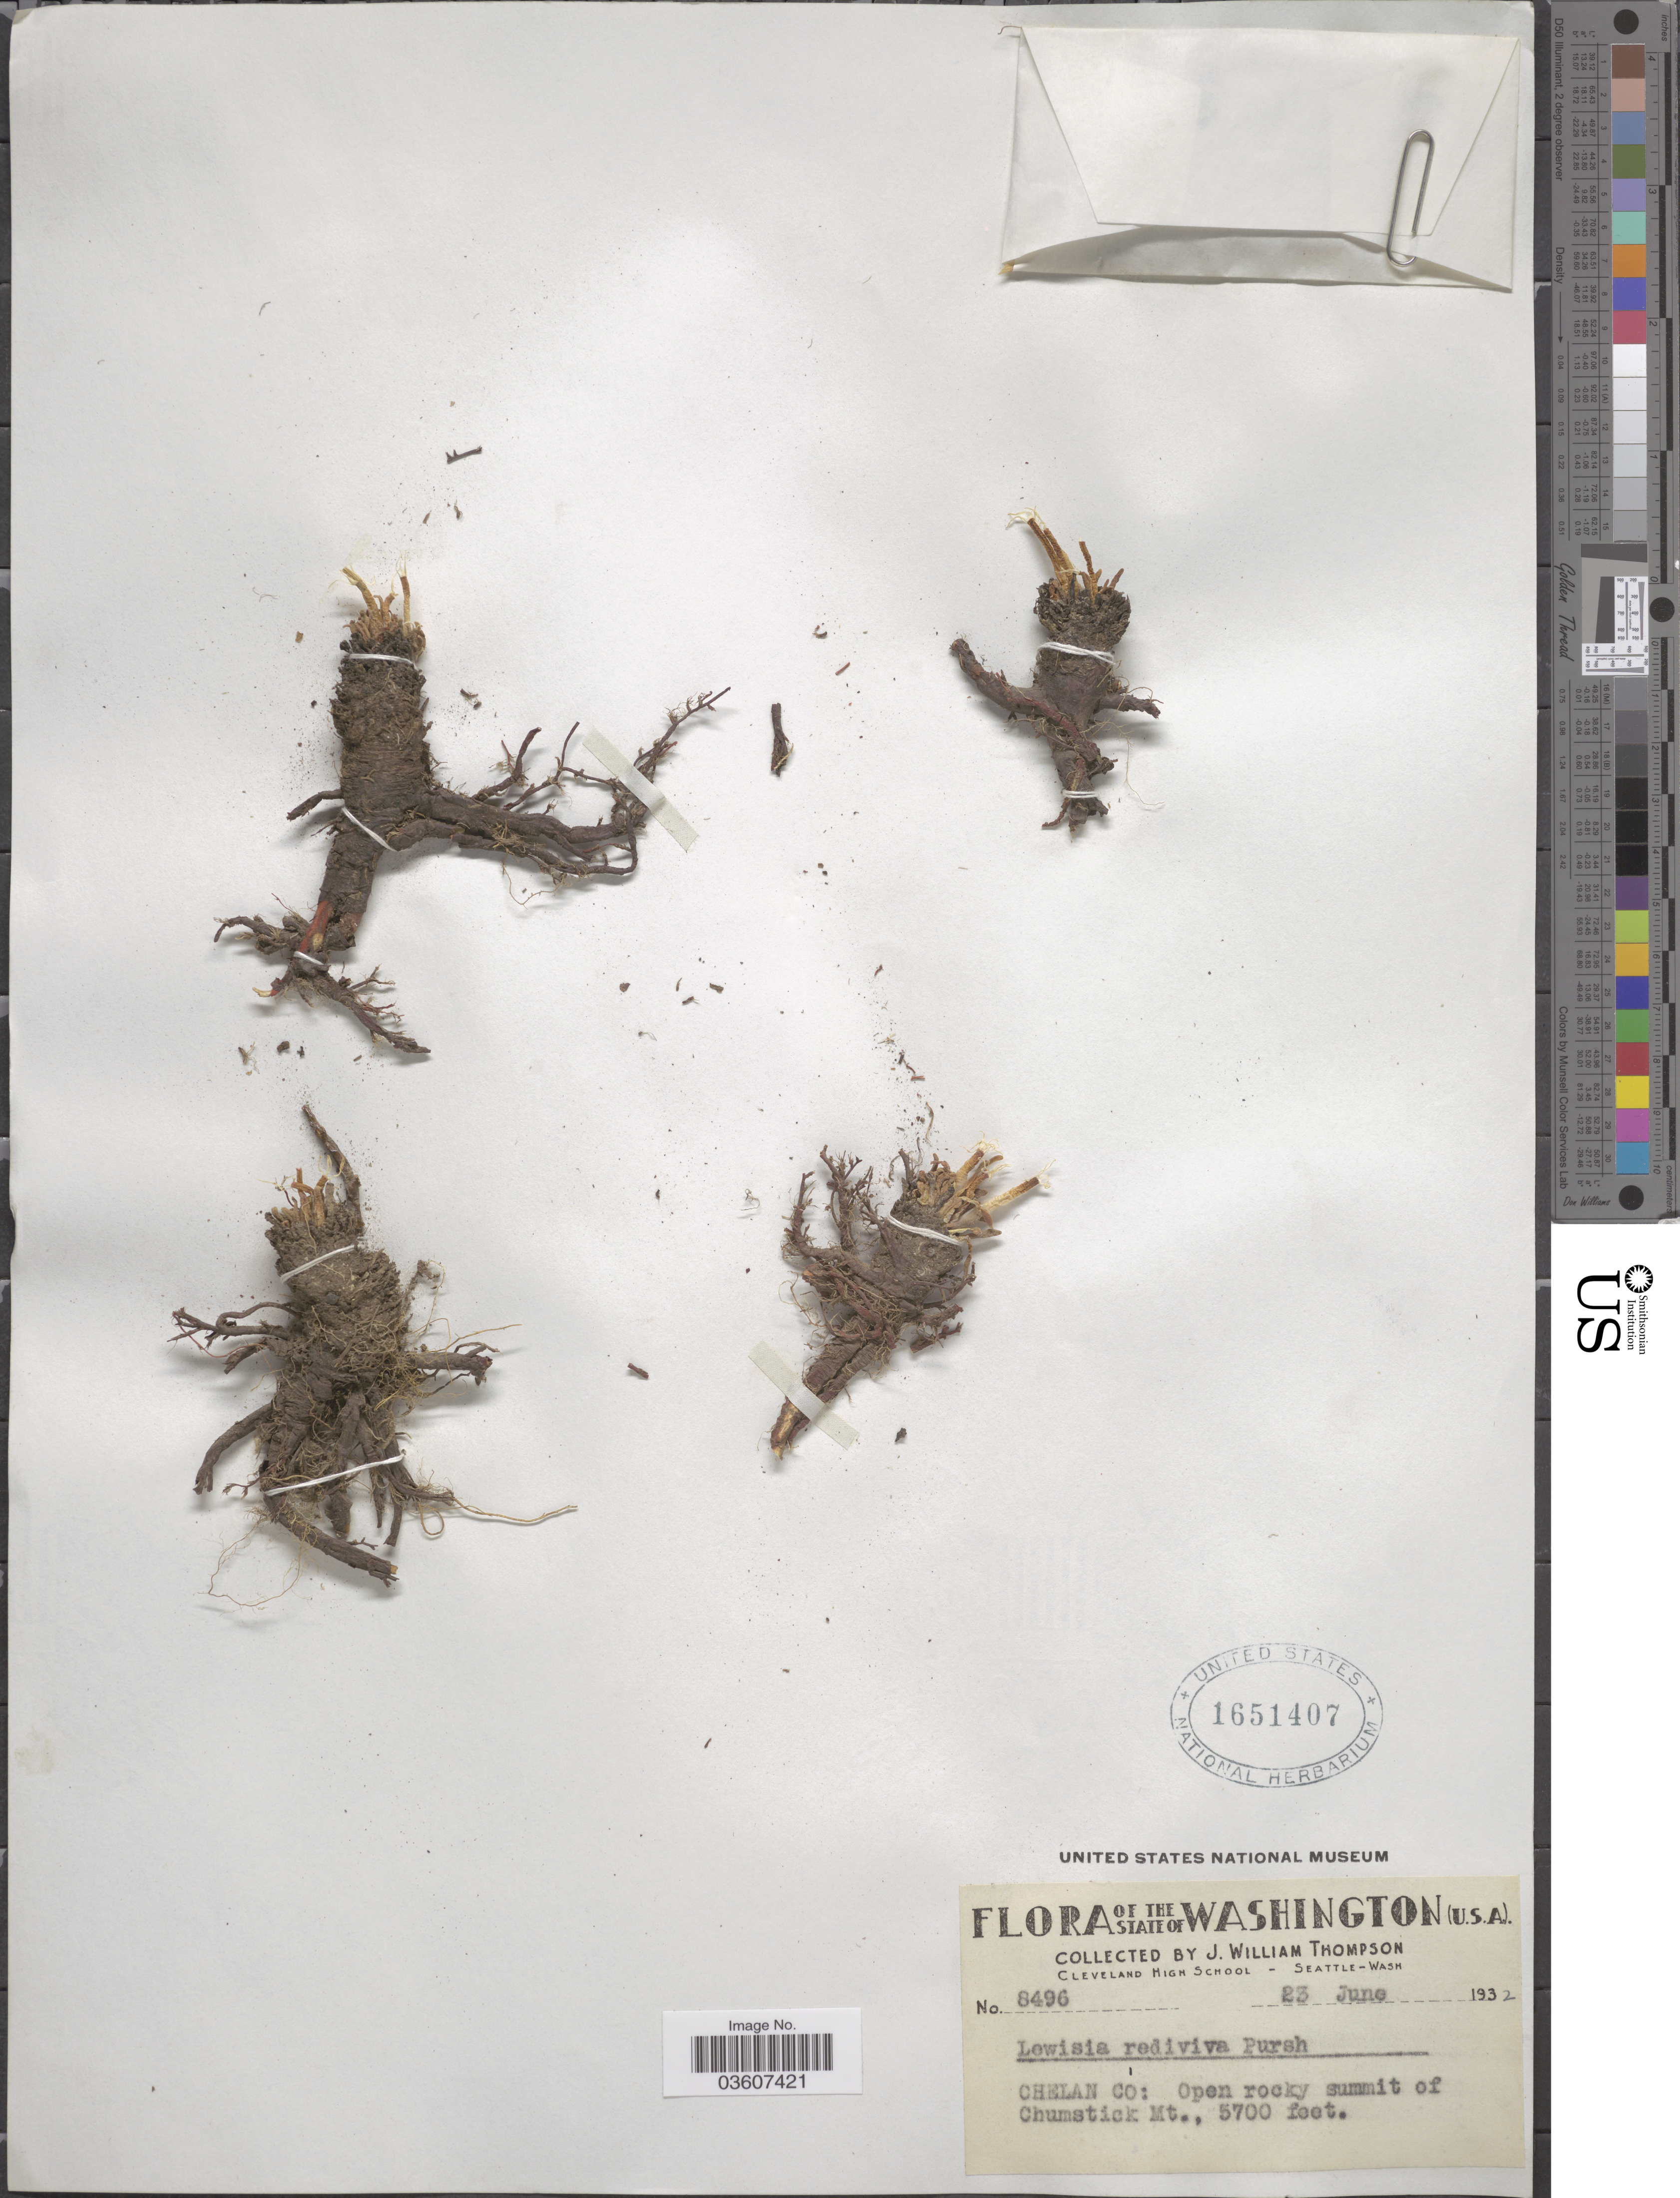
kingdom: Plantae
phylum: Tracheophyta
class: Magnoliopsida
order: Caryophyllales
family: Montiaceae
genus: Lewisia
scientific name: Lewisia rediviva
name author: Pursh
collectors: J. W. Thompson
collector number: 8496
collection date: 1932-06-23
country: United States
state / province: Washington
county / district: Chelan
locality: Chelan Co: Open rocky summit of Chumstick Mt.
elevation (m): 1737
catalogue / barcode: US 1651407